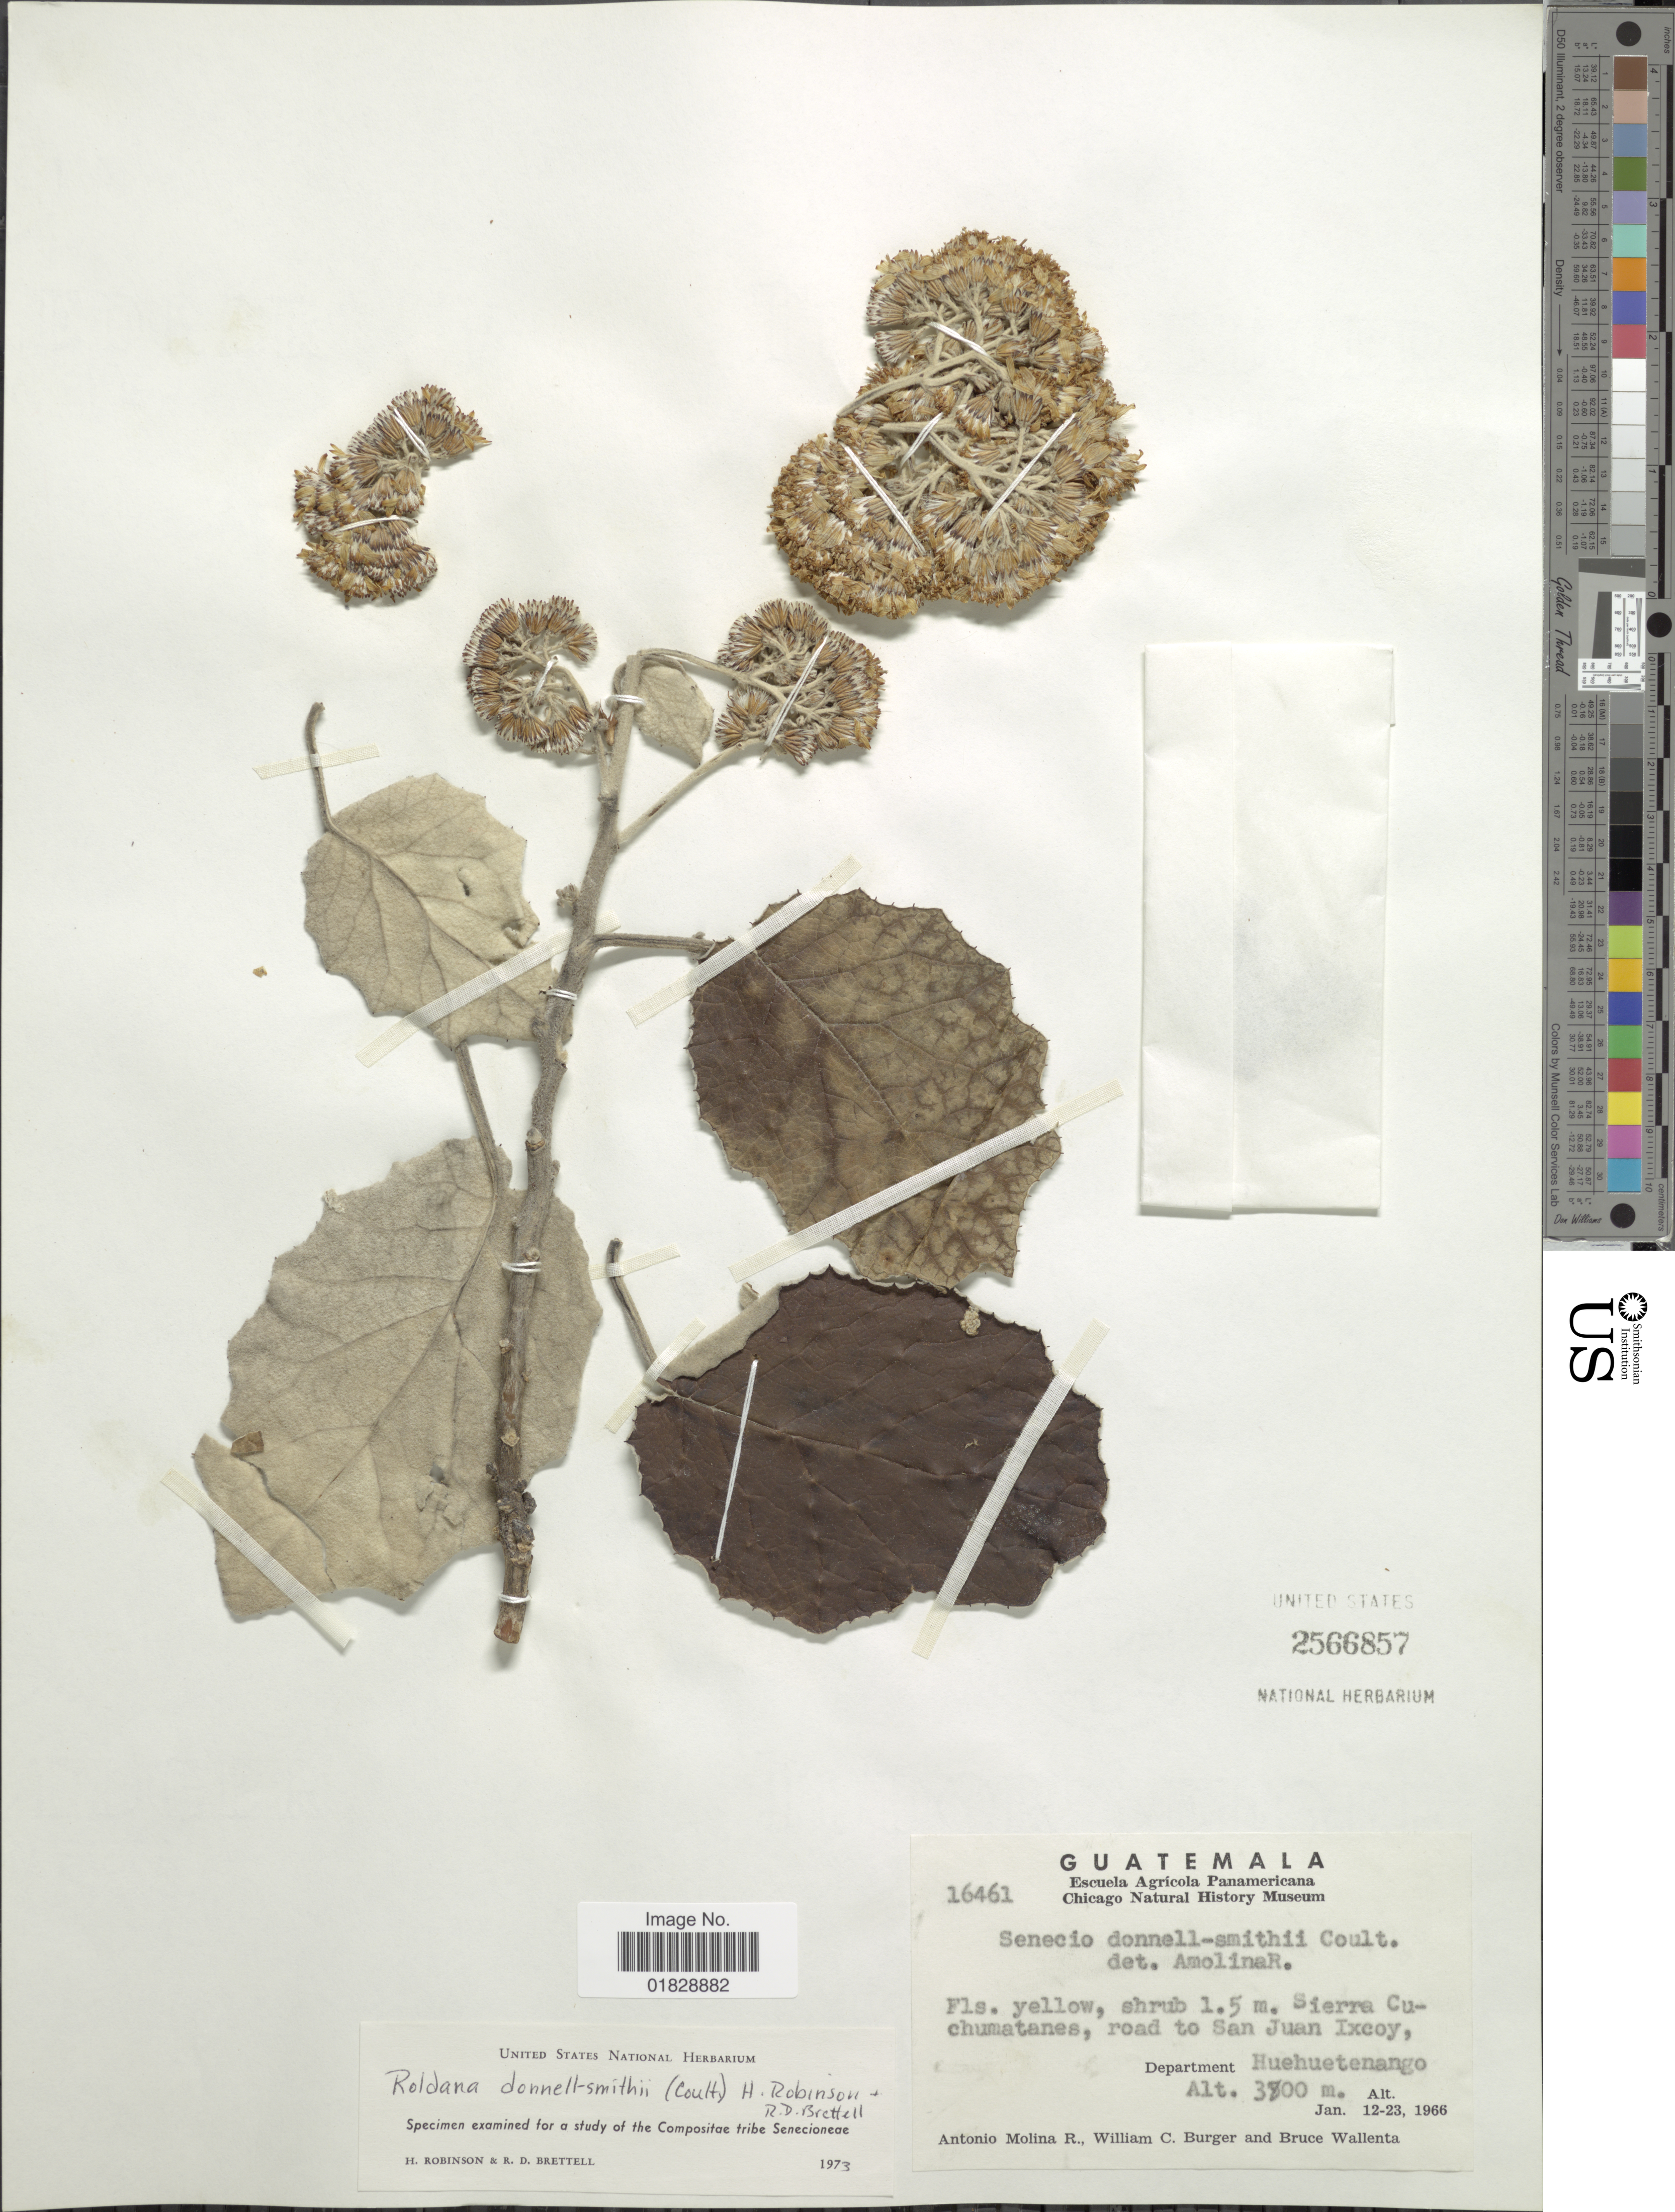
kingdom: Plantae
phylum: Tracheophyta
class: Magnoliopsida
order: Asterales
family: Asteraceae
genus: Roldana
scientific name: Roldana donnell-smithii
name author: (J.M. Coult.) H. Rob. & Brettell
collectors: A. Molina R., W. Burger & B. Wallenta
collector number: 16461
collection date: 1966-01-12/1966-01-23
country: Guatemala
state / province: Huehuetenango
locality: Sierra Cuchumatanes, road to San Juan Ixcoy, Department Huehuetenango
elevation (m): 3800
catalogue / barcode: US 2566857